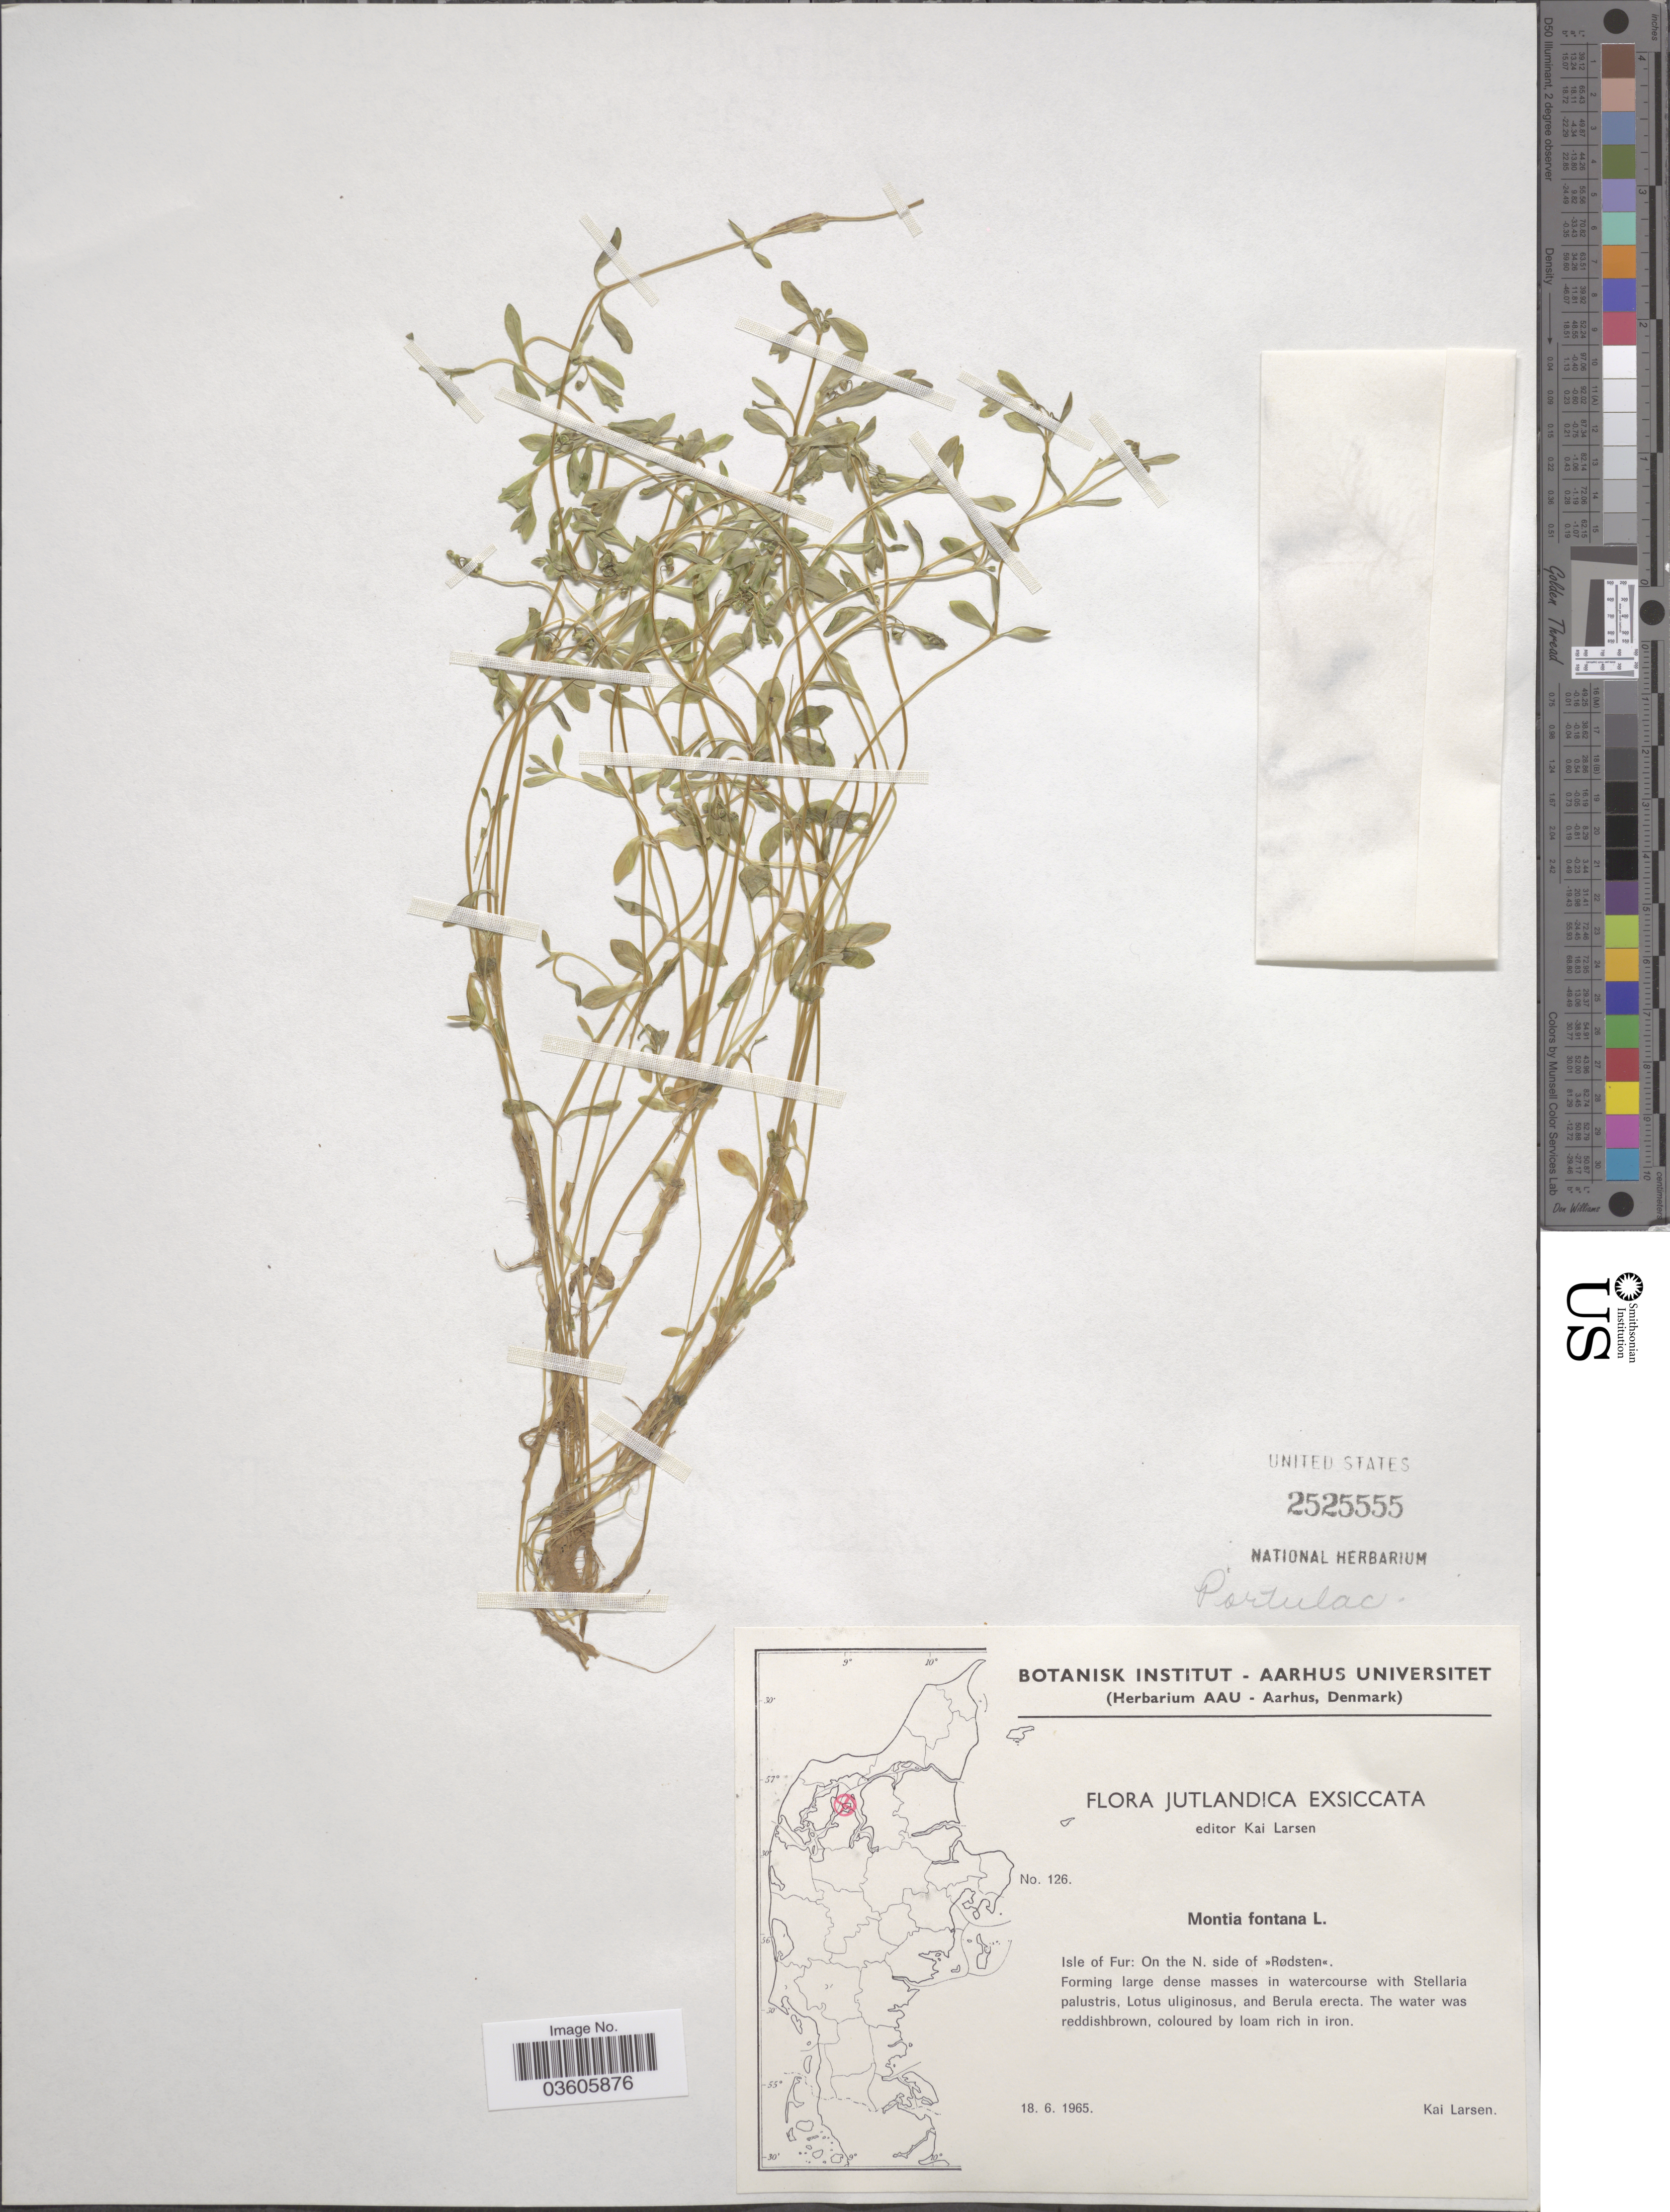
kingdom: Plantae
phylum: Tracheophyta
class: Magnoliopsida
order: Caryophyllales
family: Montiaceae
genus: Montia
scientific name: Montia fontana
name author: L.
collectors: K. Larsen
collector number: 126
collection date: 1965-06-18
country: Denmark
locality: Isle of Fur: On the N. side of >>Rødsten<<.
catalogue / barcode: US 2525555